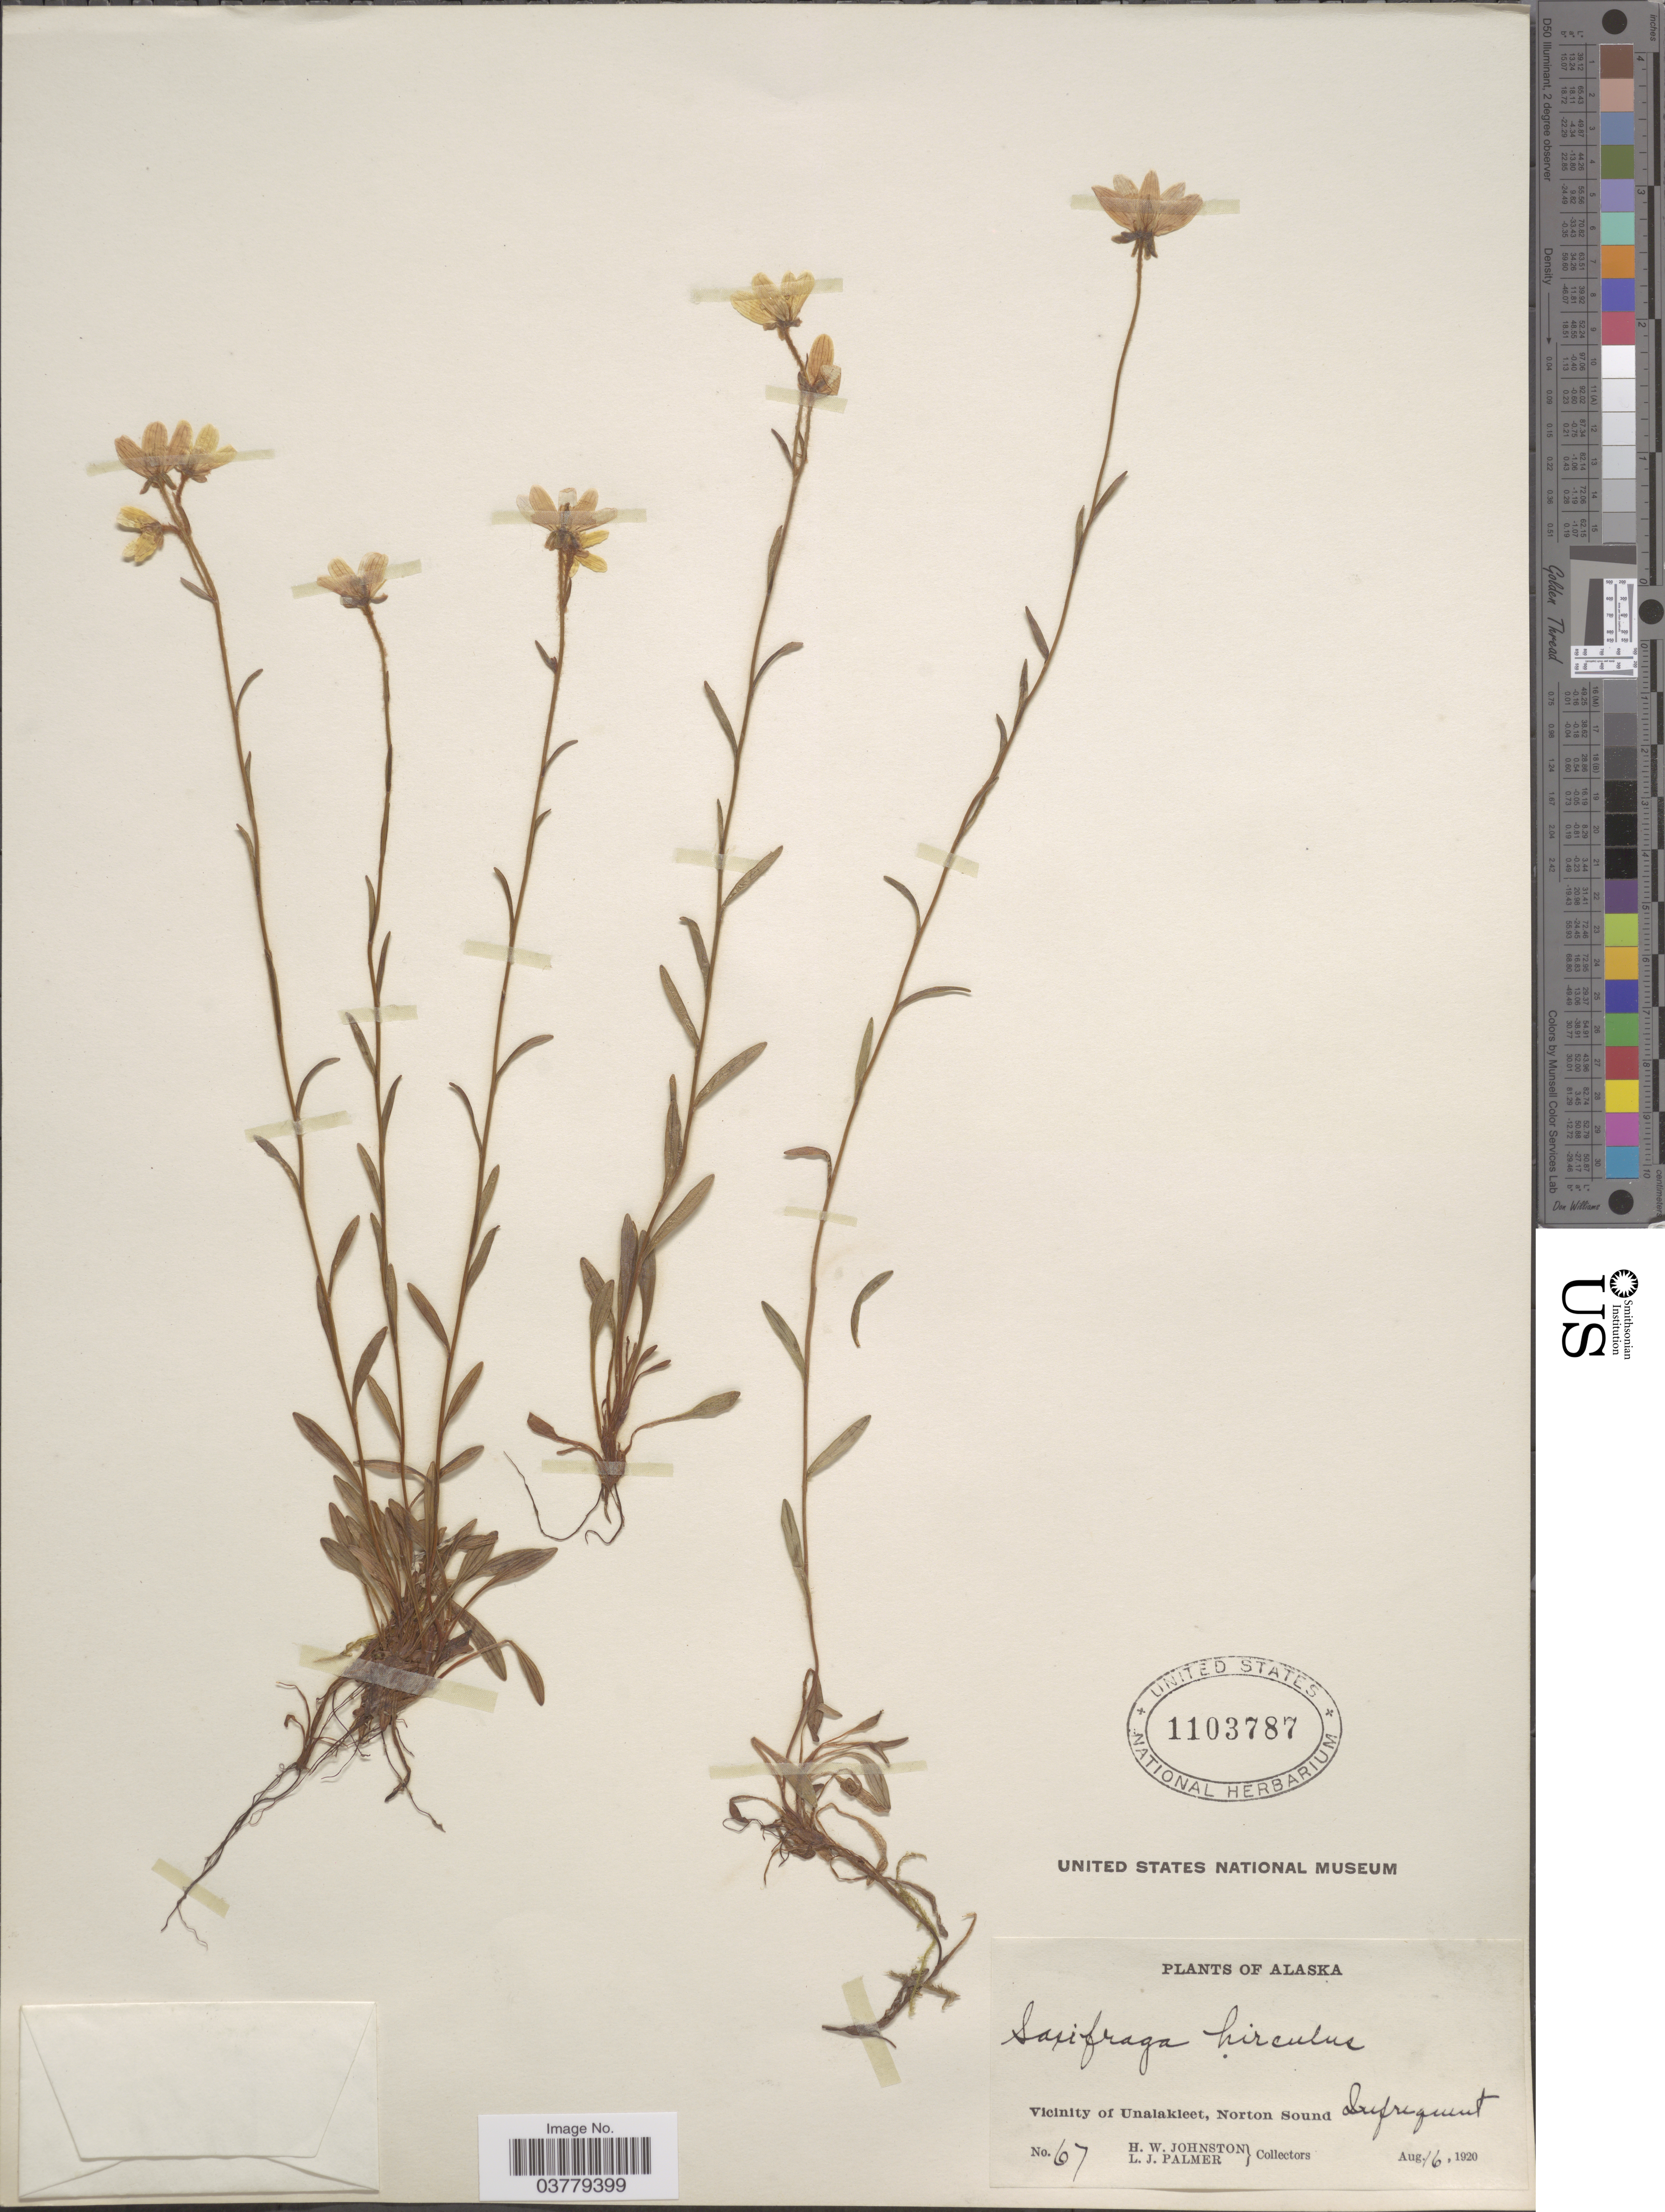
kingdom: Plantae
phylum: Tracheophyta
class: Magnoliopsida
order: Saxifragales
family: Saxifragaceae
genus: Saxifraga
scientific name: Saxifraga hirculus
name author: L.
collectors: H. W. Johnston & L. J. Palmer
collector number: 67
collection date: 1920-08-16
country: United States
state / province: Alaska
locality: Vicinity of Unalakleet, Norton Sound.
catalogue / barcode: US 1103787